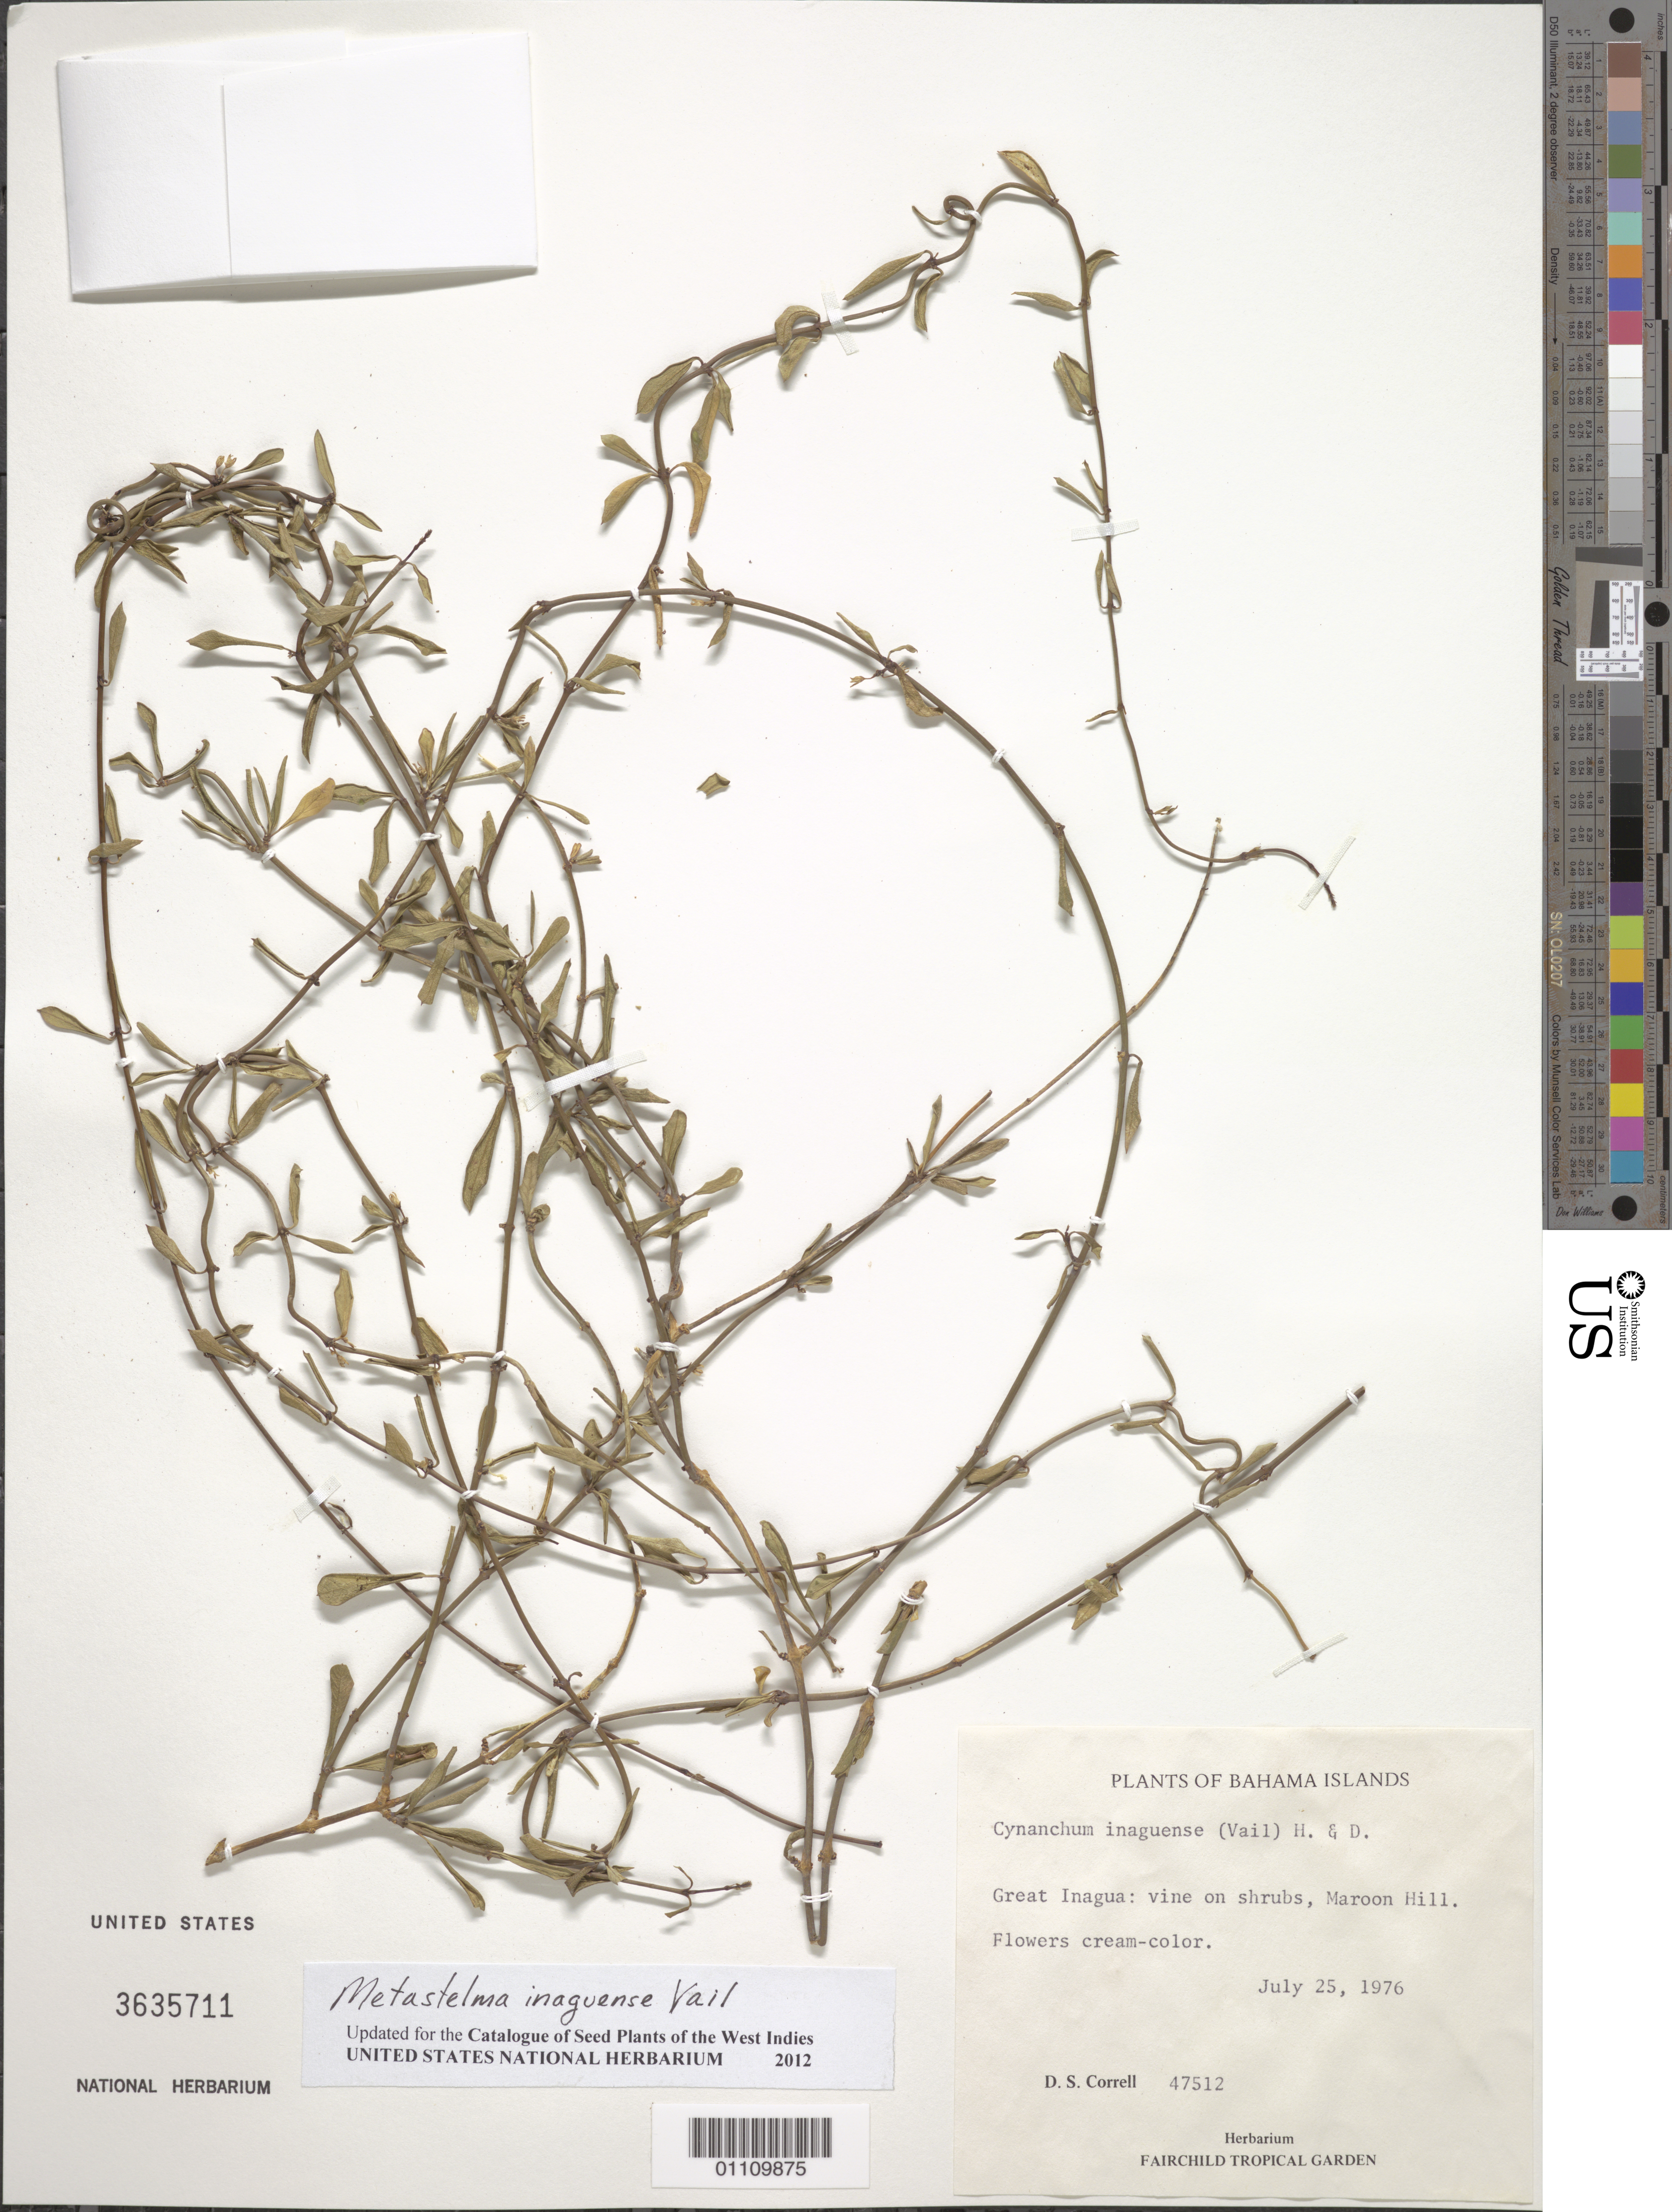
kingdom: Plantae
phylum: Tracheophyta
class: Magnoliopsida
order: Gentianales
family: Apocynaceae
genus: Metastelma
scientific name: Metastelma inaguense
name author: Vahl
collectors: D. S. Correll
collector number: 47512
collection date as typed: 25 Jul 1976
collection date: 1976-07-25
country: Bahamas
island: Great Inagua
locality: Maroon Hill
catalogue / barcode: US 3635711